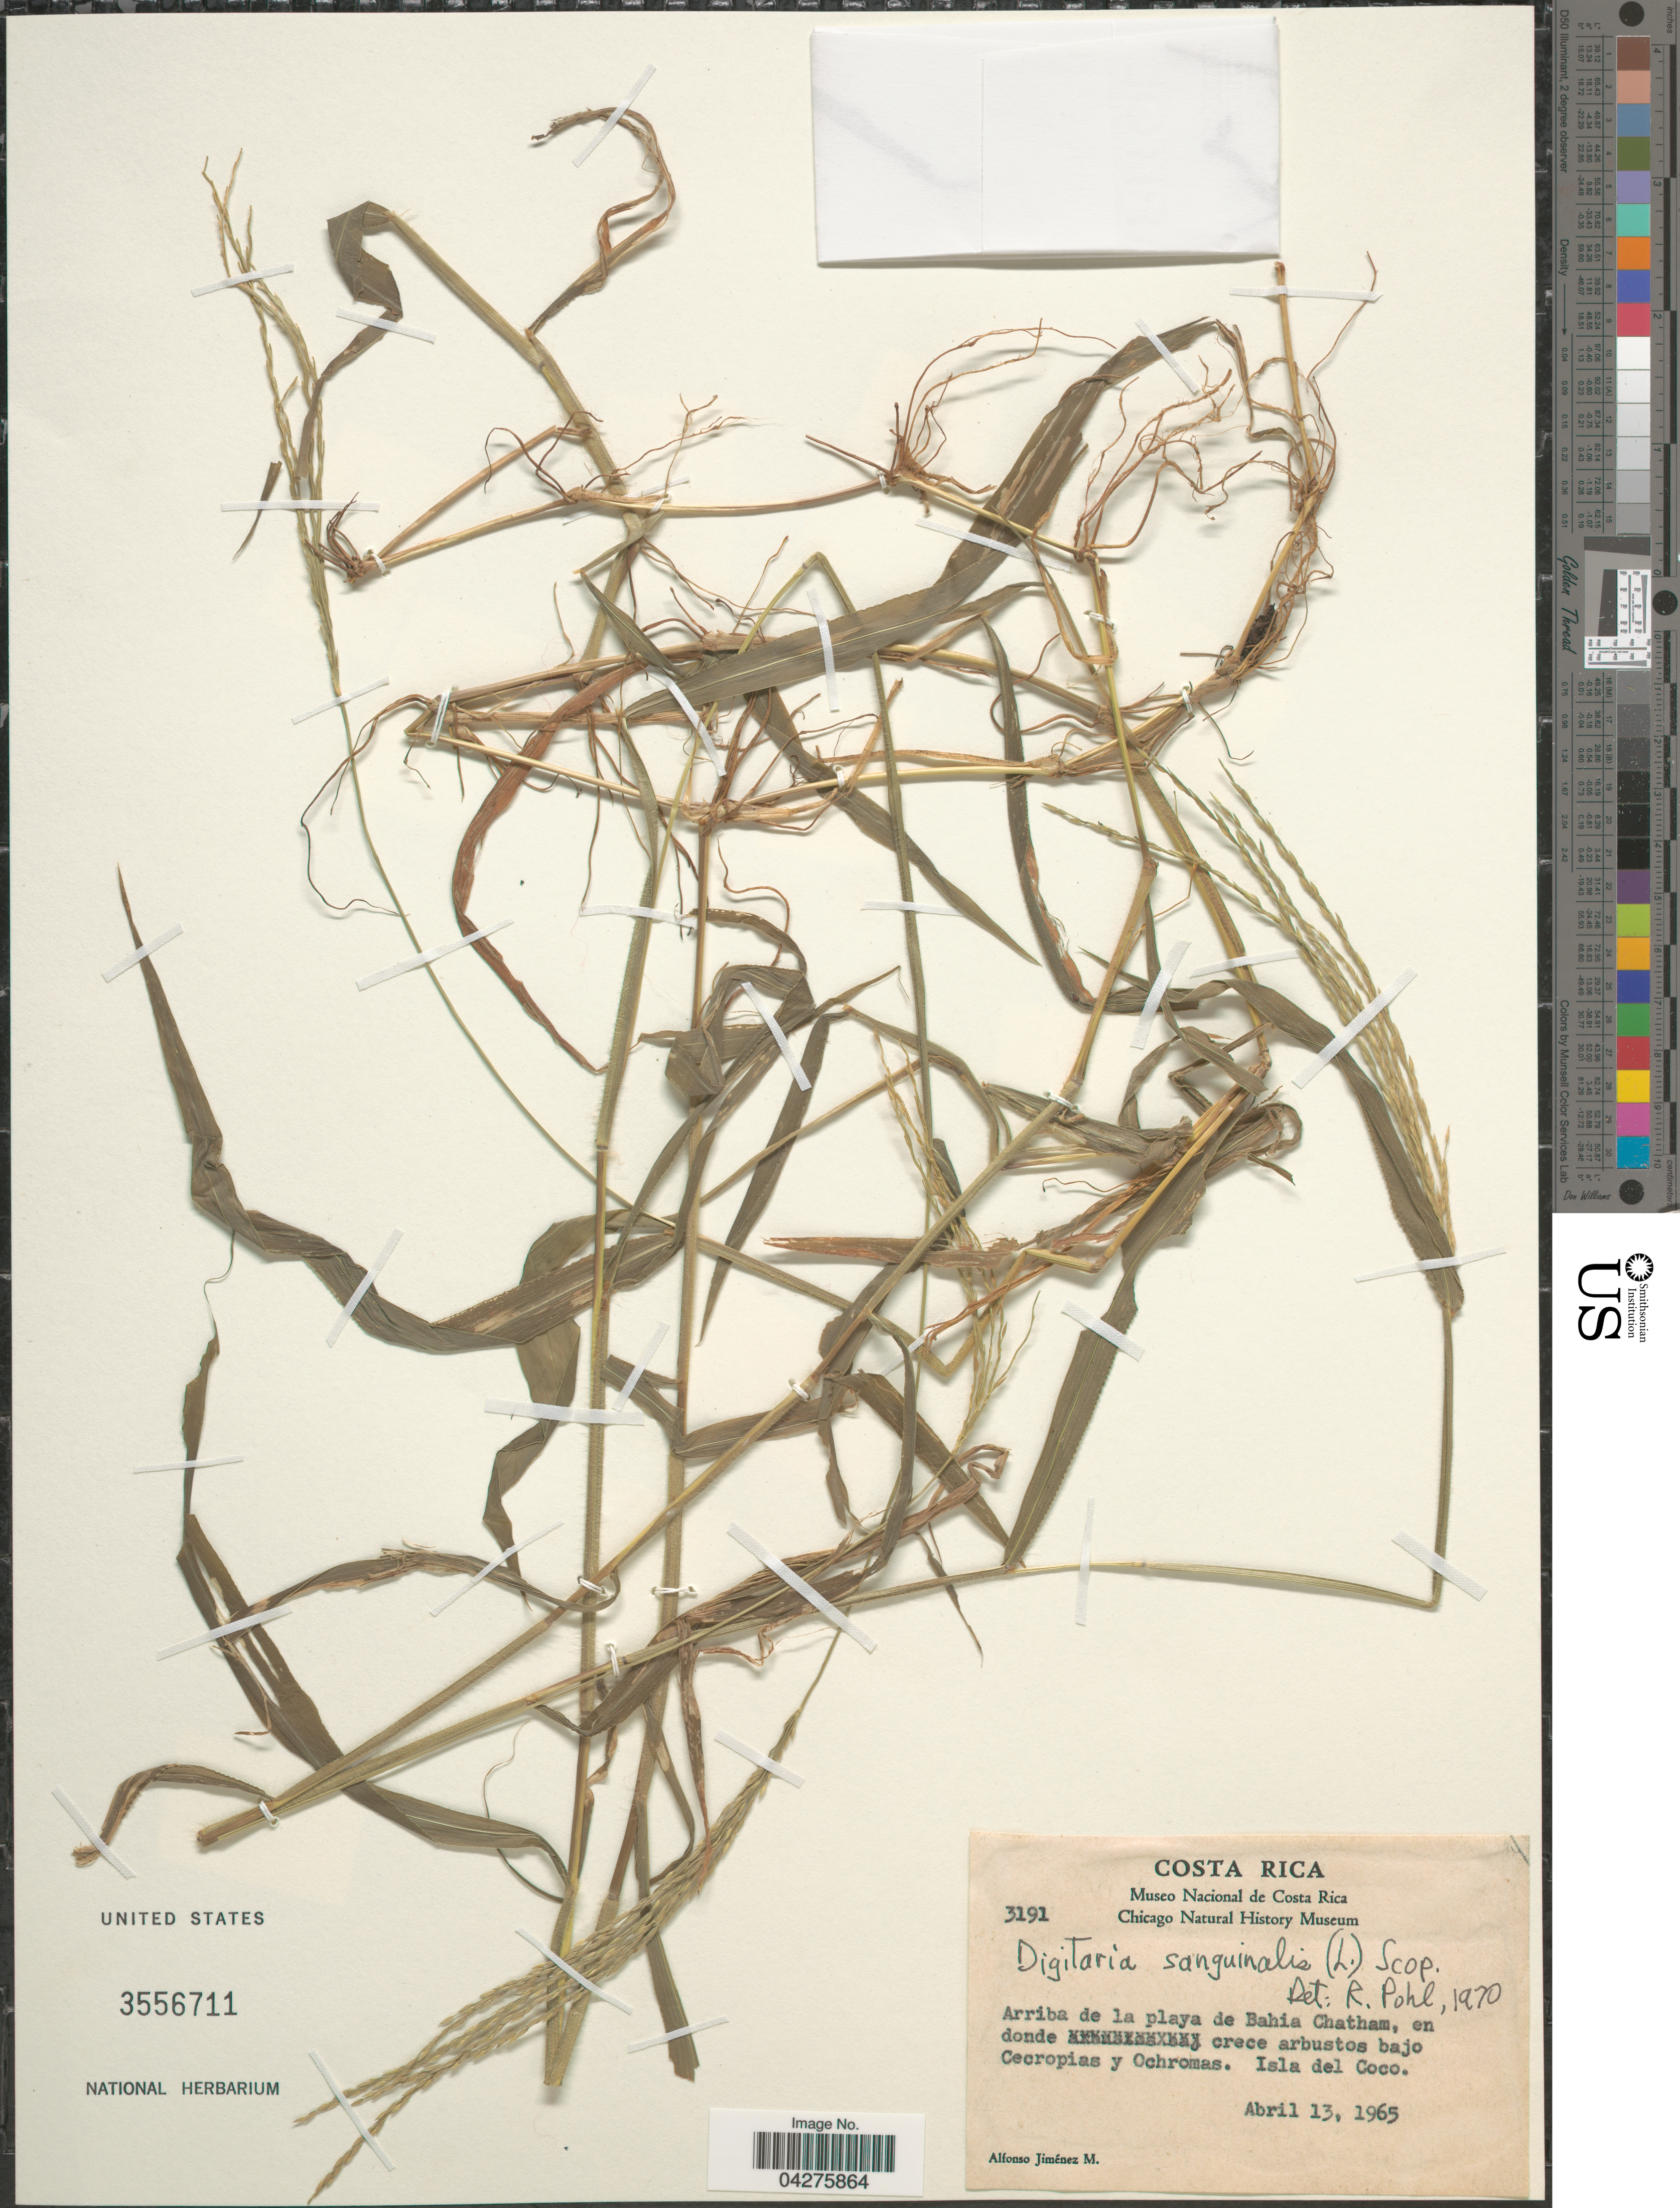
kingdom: Plantae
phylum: Tracheophyta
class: Liliopsida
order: Poales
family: Poaceae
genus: Digitaria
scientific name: Digitaria sanguinalis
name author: (L.) Scop.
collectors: A. Jimenez M.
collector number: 3191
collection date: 1965-04-13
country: Costa Rica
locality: Arriba de la playa de Bahia Chatham, en donde crece arbustos bajo Cecropias y Ochromas. Isla del Coco.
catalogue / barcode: US 3556711